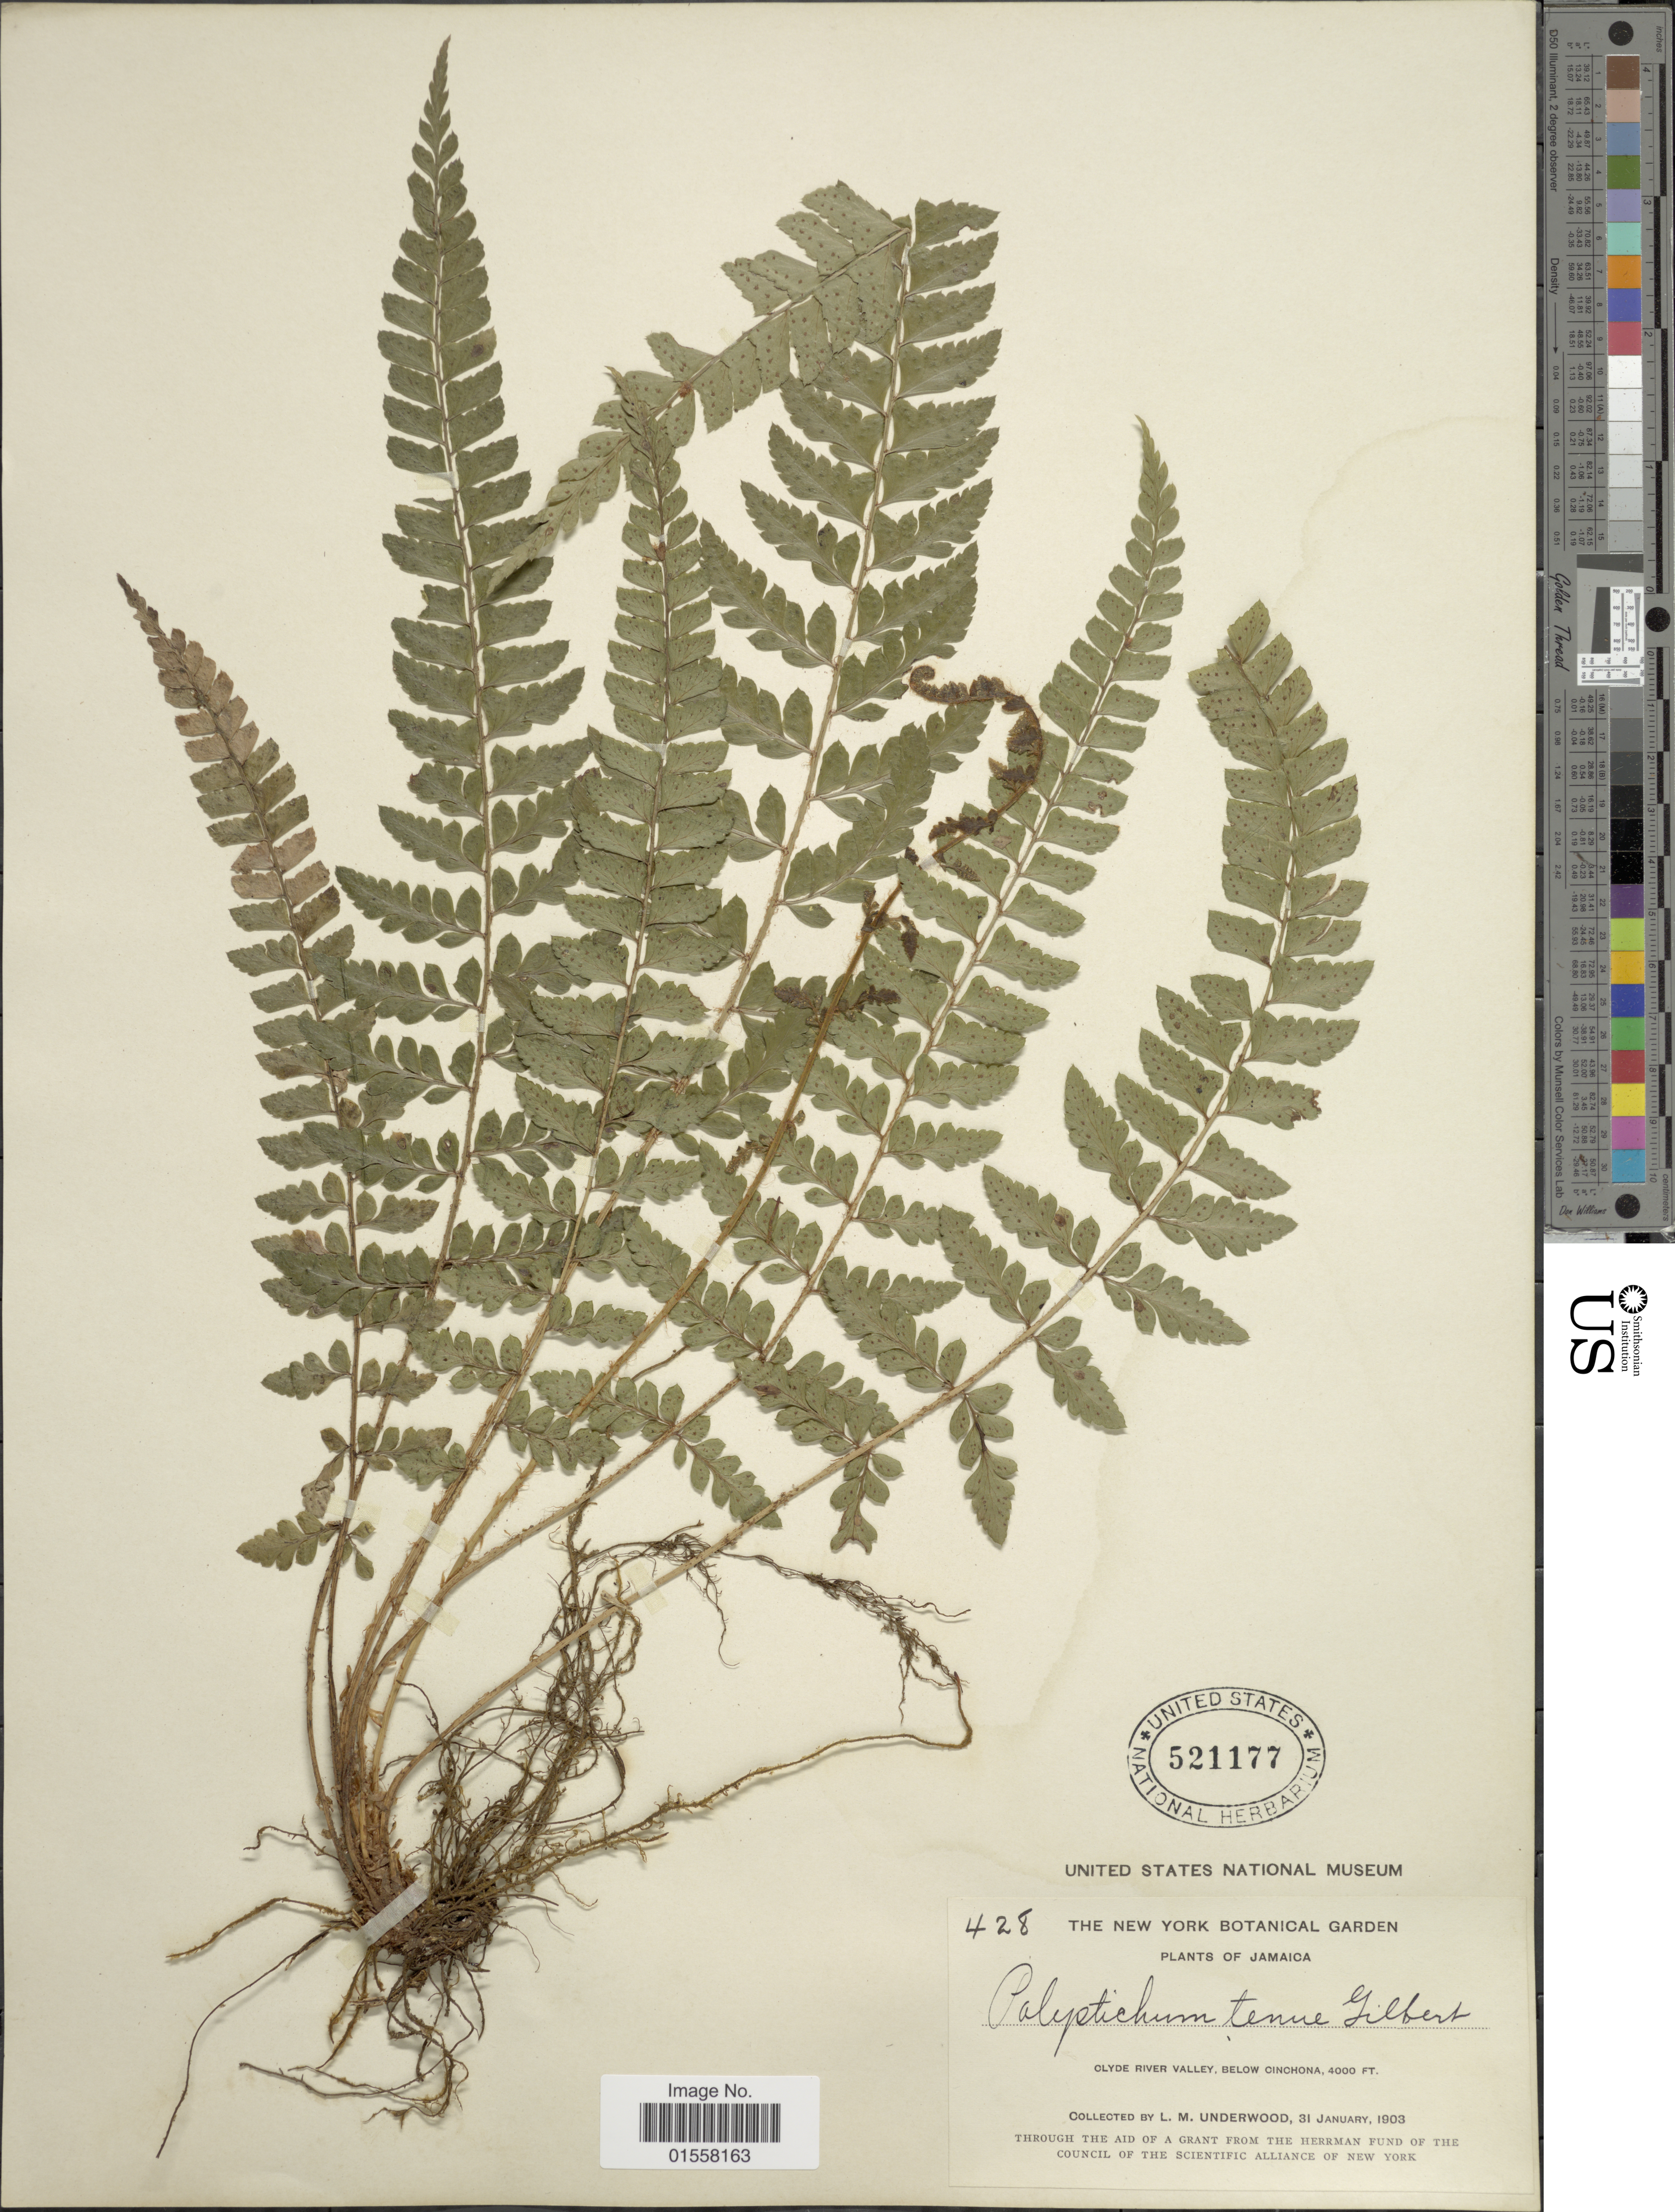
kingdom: Plantae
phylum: Tracheophyta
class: Polypodiopsida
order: Polypodiales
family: Dryopteridaceae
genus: Polystichum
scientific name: Polystichum polystichiforme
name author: (Fée) Maxon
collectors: L. M. Underwood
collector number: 728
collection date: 1903-01-31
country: Jamaica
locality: Jamaica, Clyde River valley, below Cinchona.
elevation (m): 1219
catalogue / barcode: US 521177